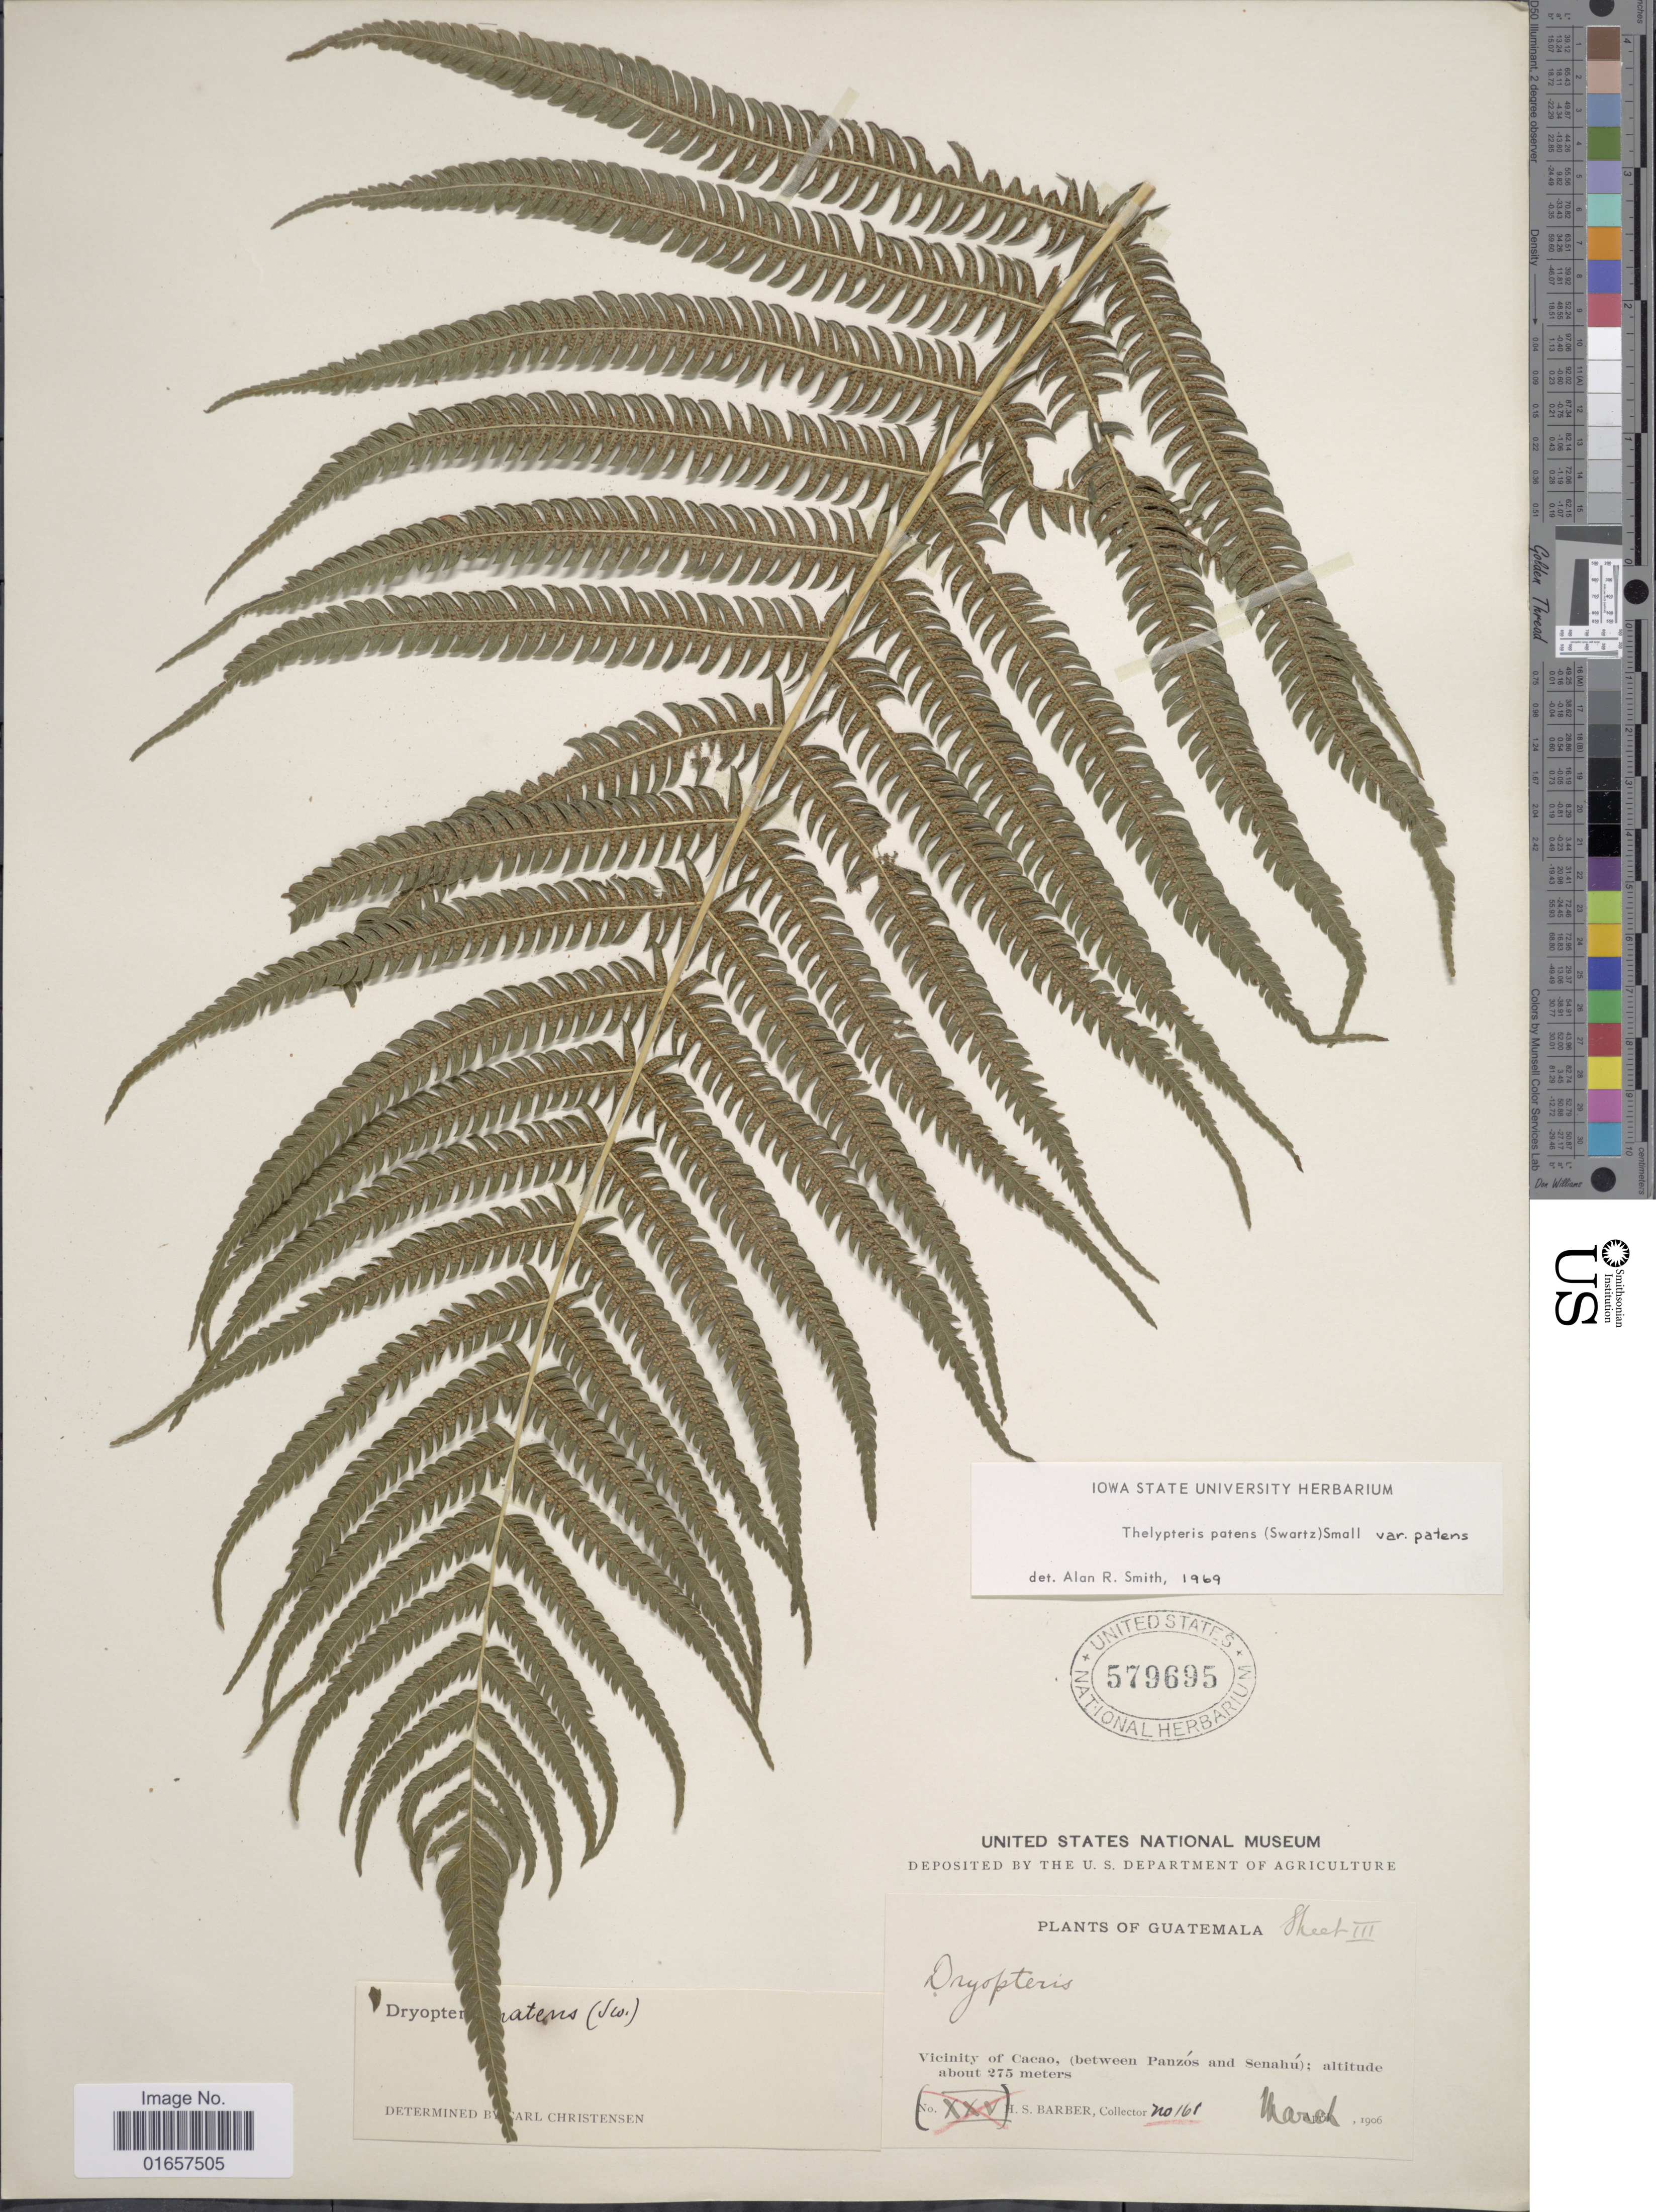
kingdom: Plantae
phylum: Tracheophyta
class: Polypodiopsida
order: Polypodiales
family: Thelypteridaceae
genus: Christella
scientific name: Christella patens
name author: (Sw.) Holttum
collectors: H. Barber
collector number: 161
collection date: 1906-03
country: Guatemala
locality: Guatemala, vicinity of Cacao, (between Panzós and Senahú).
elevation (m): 275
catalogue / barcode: US 579695